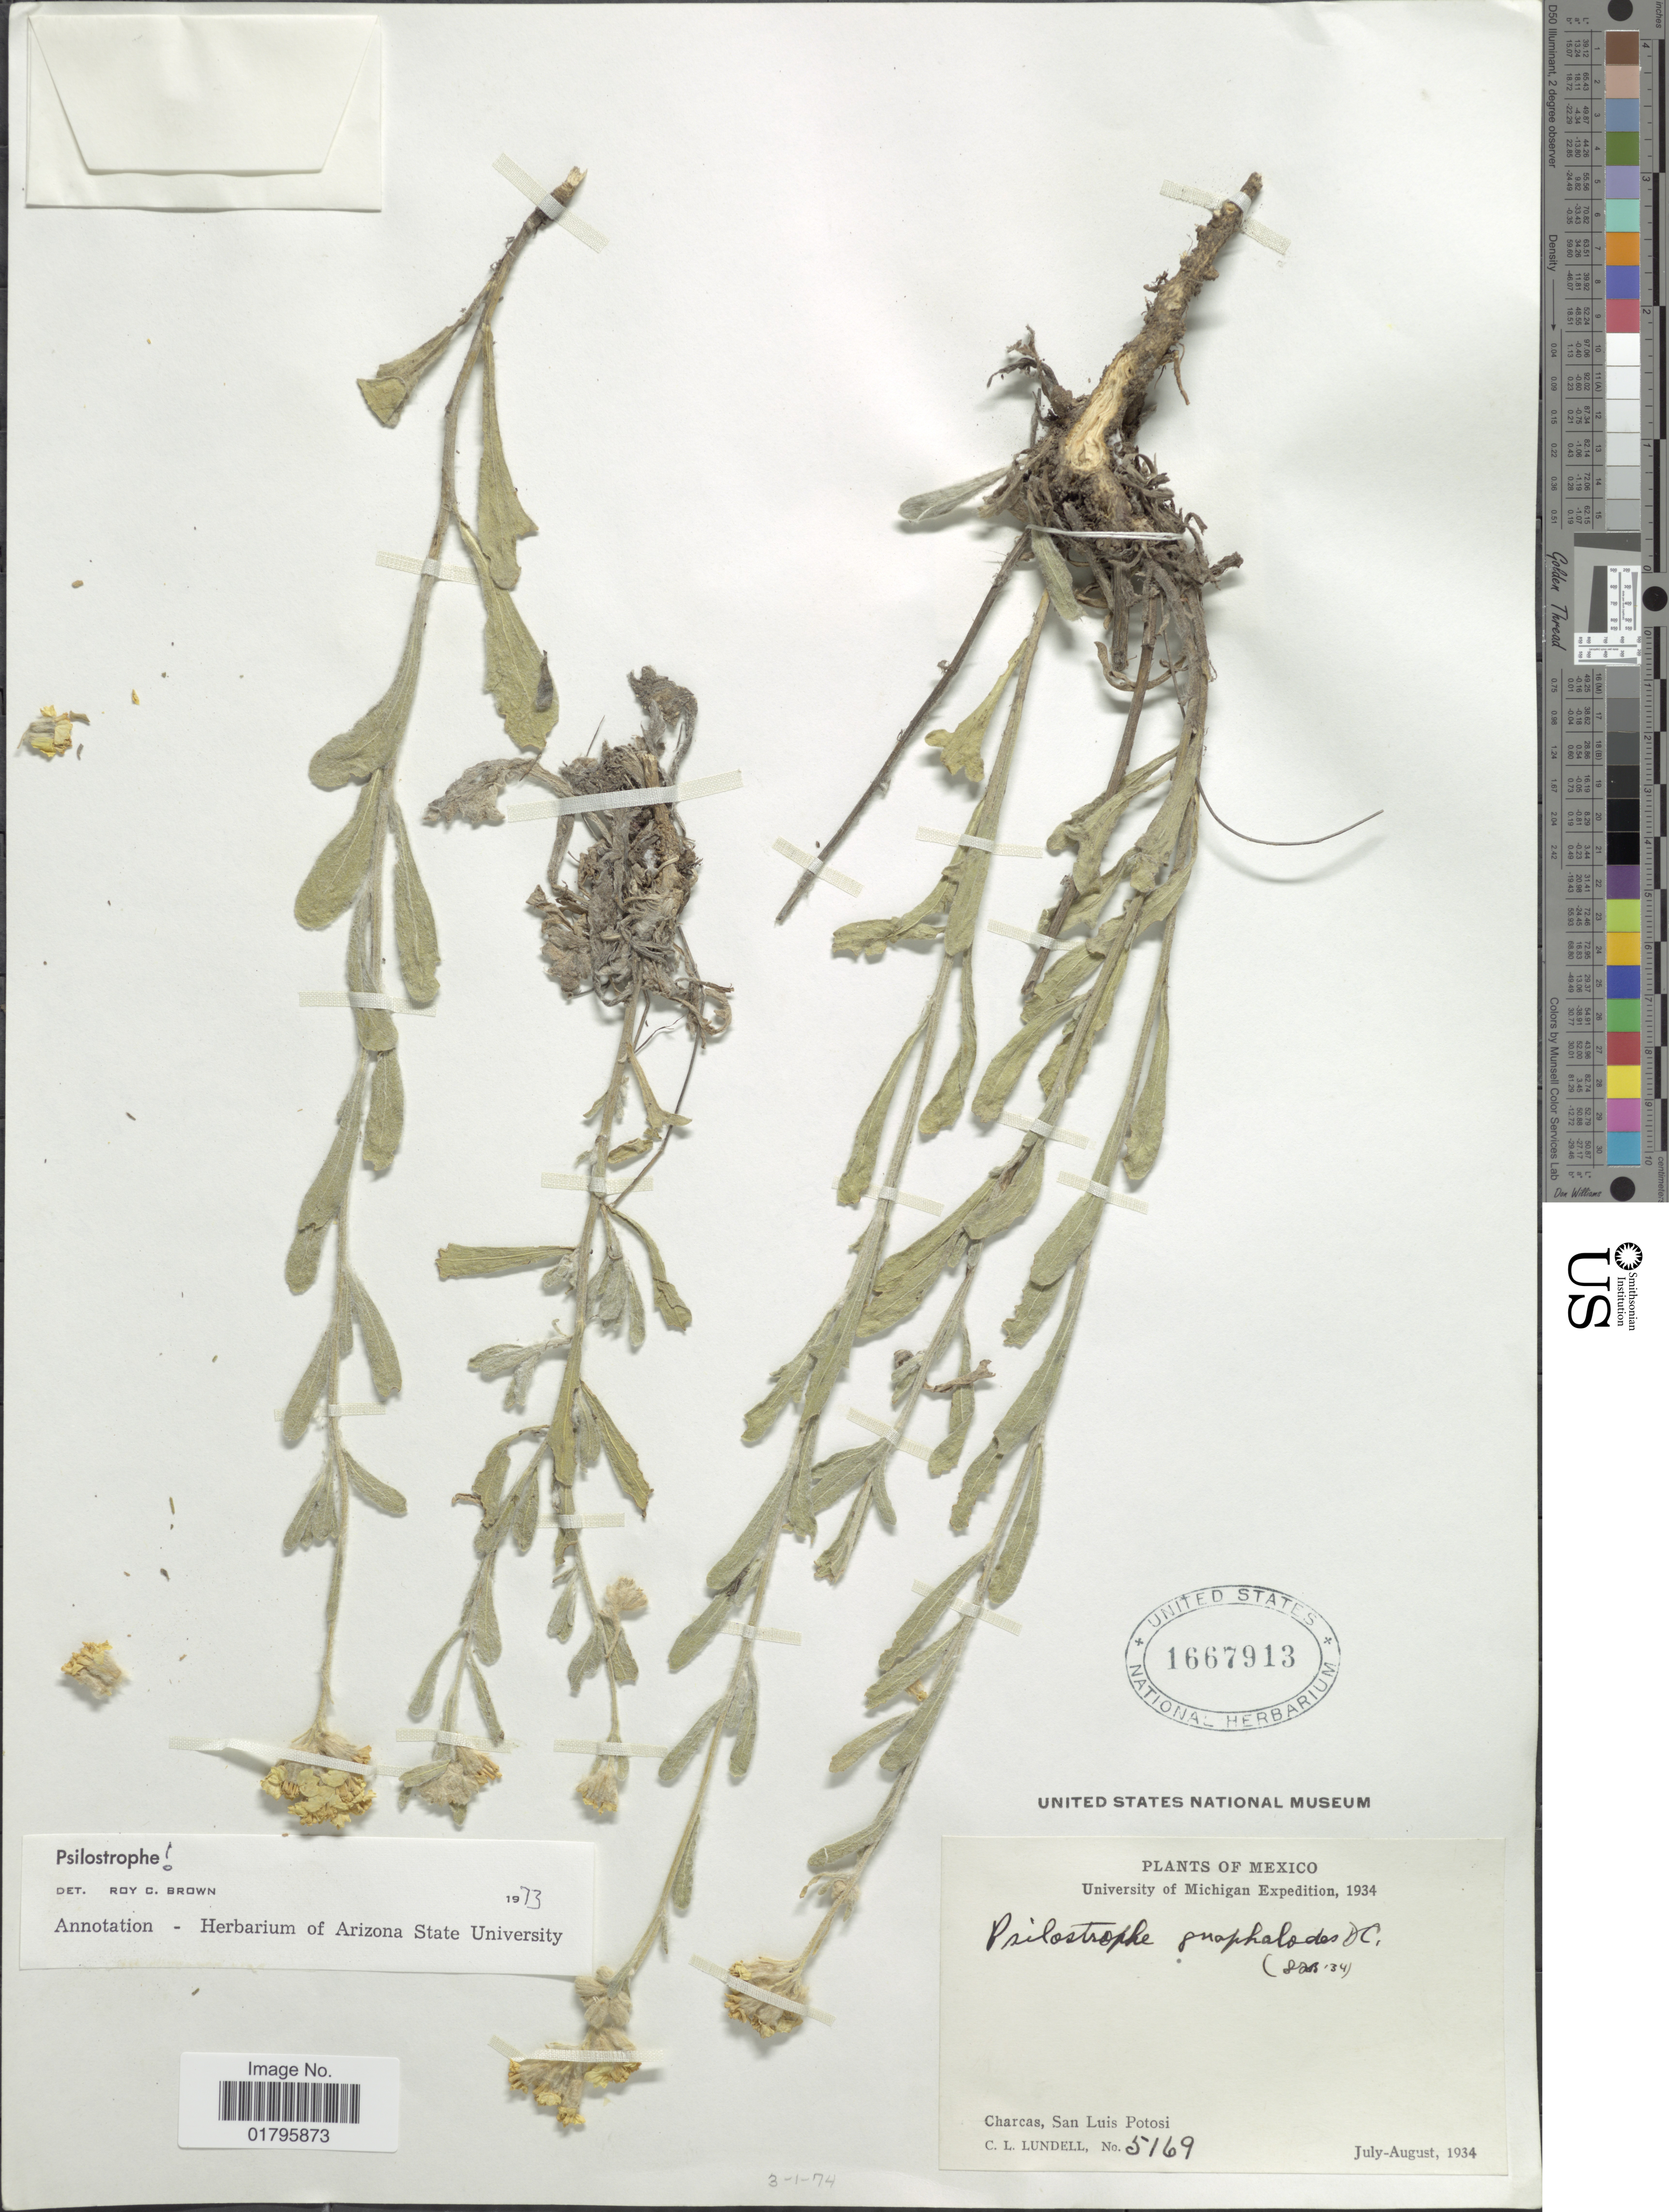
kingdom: Plantae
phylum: Tracheophyta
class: Magnoliopsida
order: Asterales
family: Asteraceae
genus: Psilostrophe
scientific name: Psilostrophe gnaphaloides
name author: DC.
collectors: C. L. Lundell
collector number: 5169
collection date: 1934-07/1934-08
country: Mexico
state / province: San Luis Potosí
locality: Charcas, San Luis Potosi.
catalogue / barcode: US 1667913